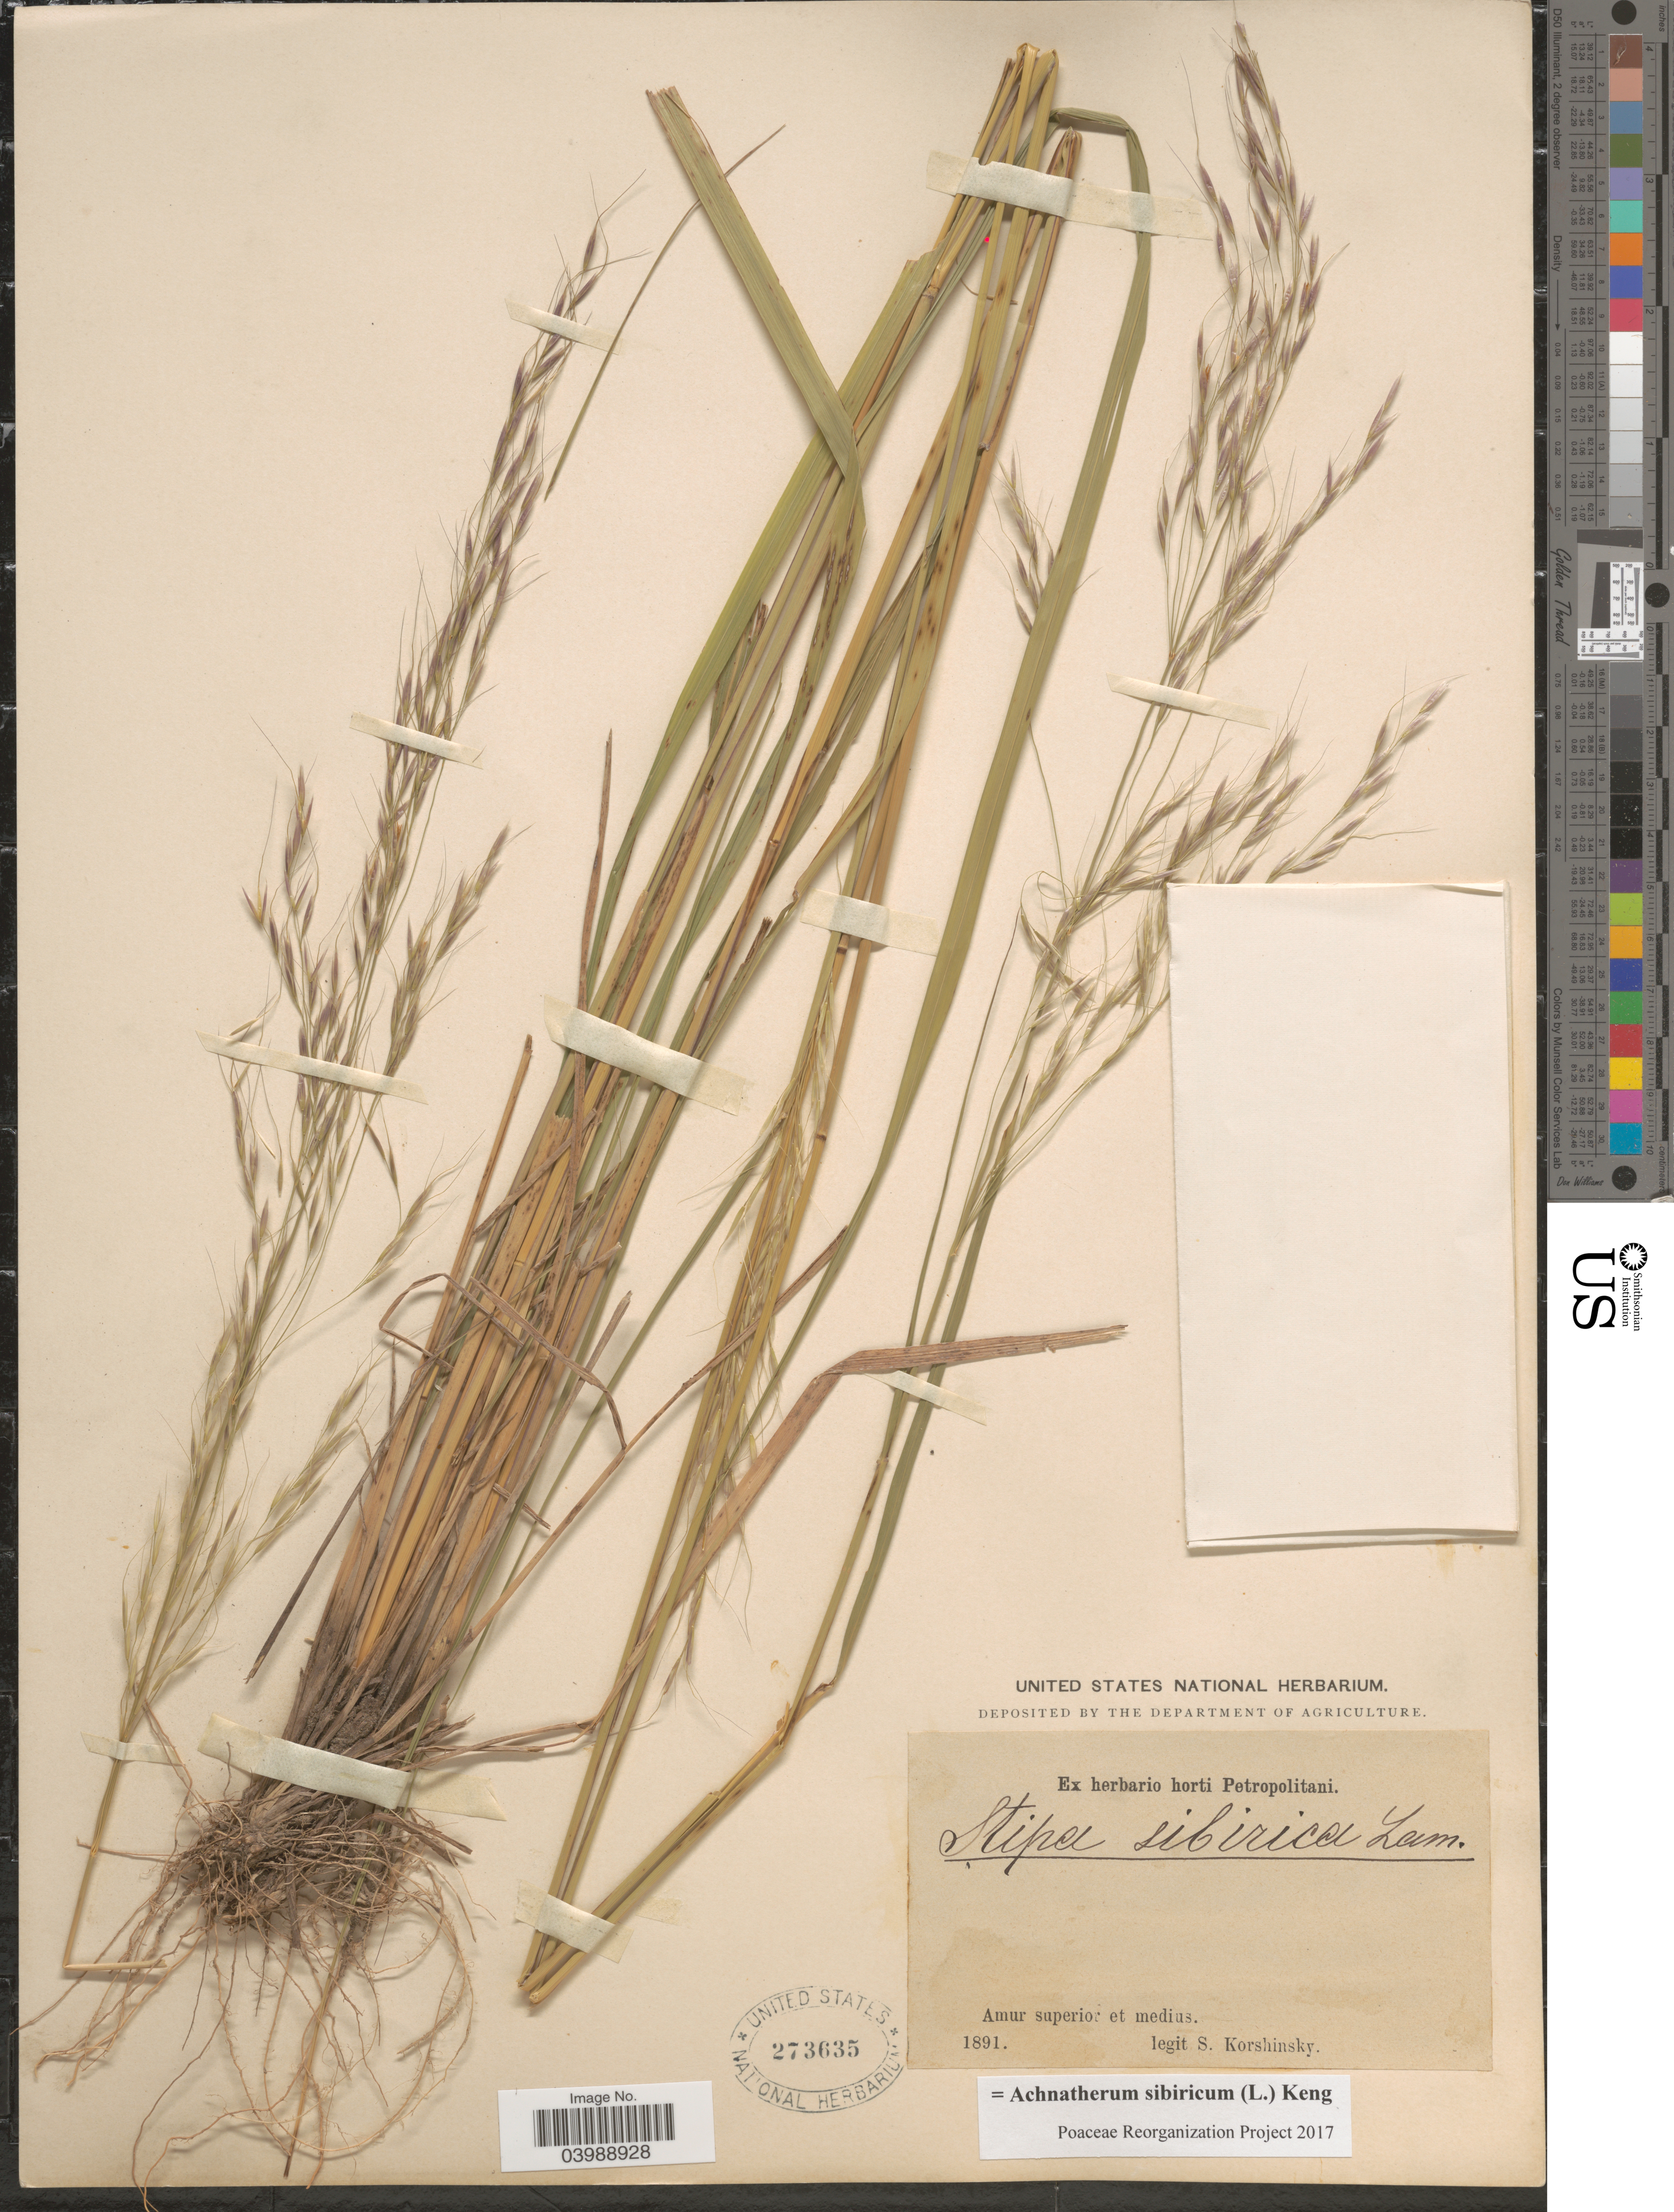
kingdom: Plantae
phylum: Tracheophyta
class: Liliopsida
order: Poales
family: Poaceae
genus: Achnatherum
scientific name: Achnatherum sibiricum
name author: (L.) Keng ex Tzvelev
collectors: S. I. Korshinsky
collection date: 1891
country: Russian Federation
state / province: Amur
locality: Amur superior et medius.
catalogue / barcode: US 273635